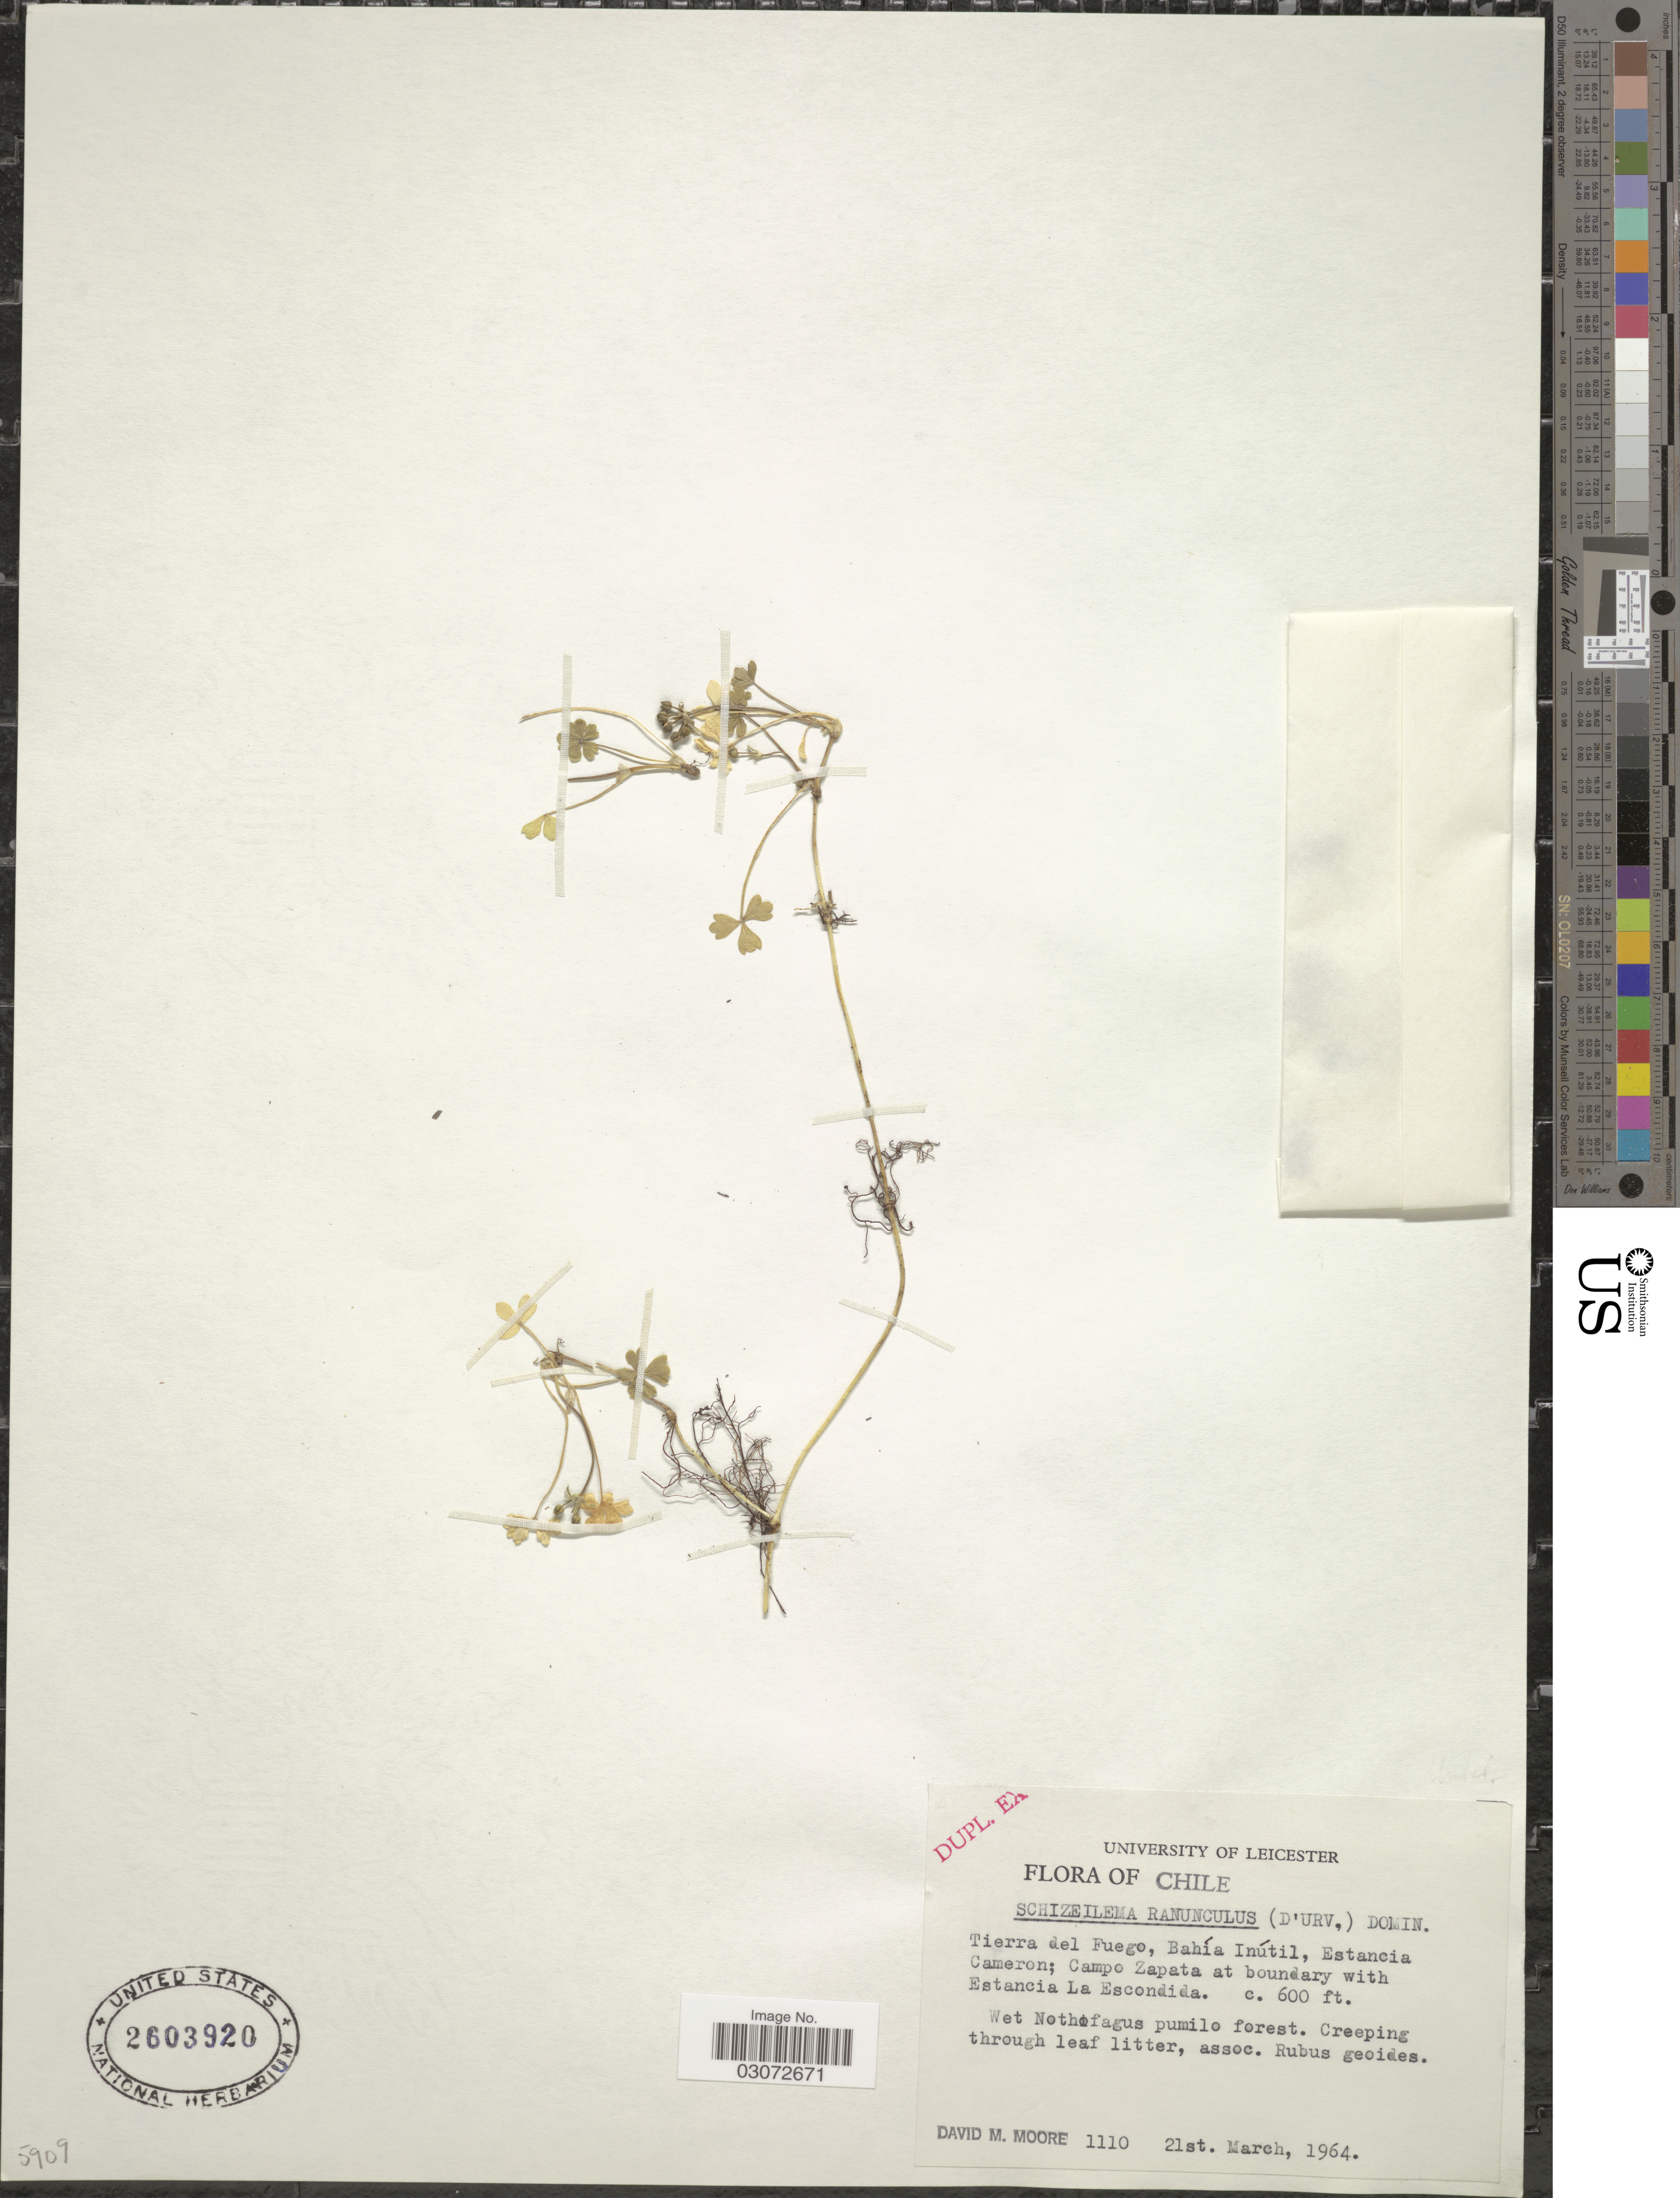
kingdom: Plantae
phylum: Tracheophyta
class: Magnoliopsida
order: Apiales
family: Apiaceae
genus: Schizeilema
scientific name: Schizeilema ranunculus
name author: (d'Urv.) Domin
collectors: D. Moore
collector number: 1110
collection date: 1964-03-21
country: Argentina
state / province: Tierra del Fuego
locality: Bahía Inútil, Estancia Cameron; Campo Zapata at boundary with Estancia La Escondida.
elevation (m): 183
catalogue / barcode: US 2603920